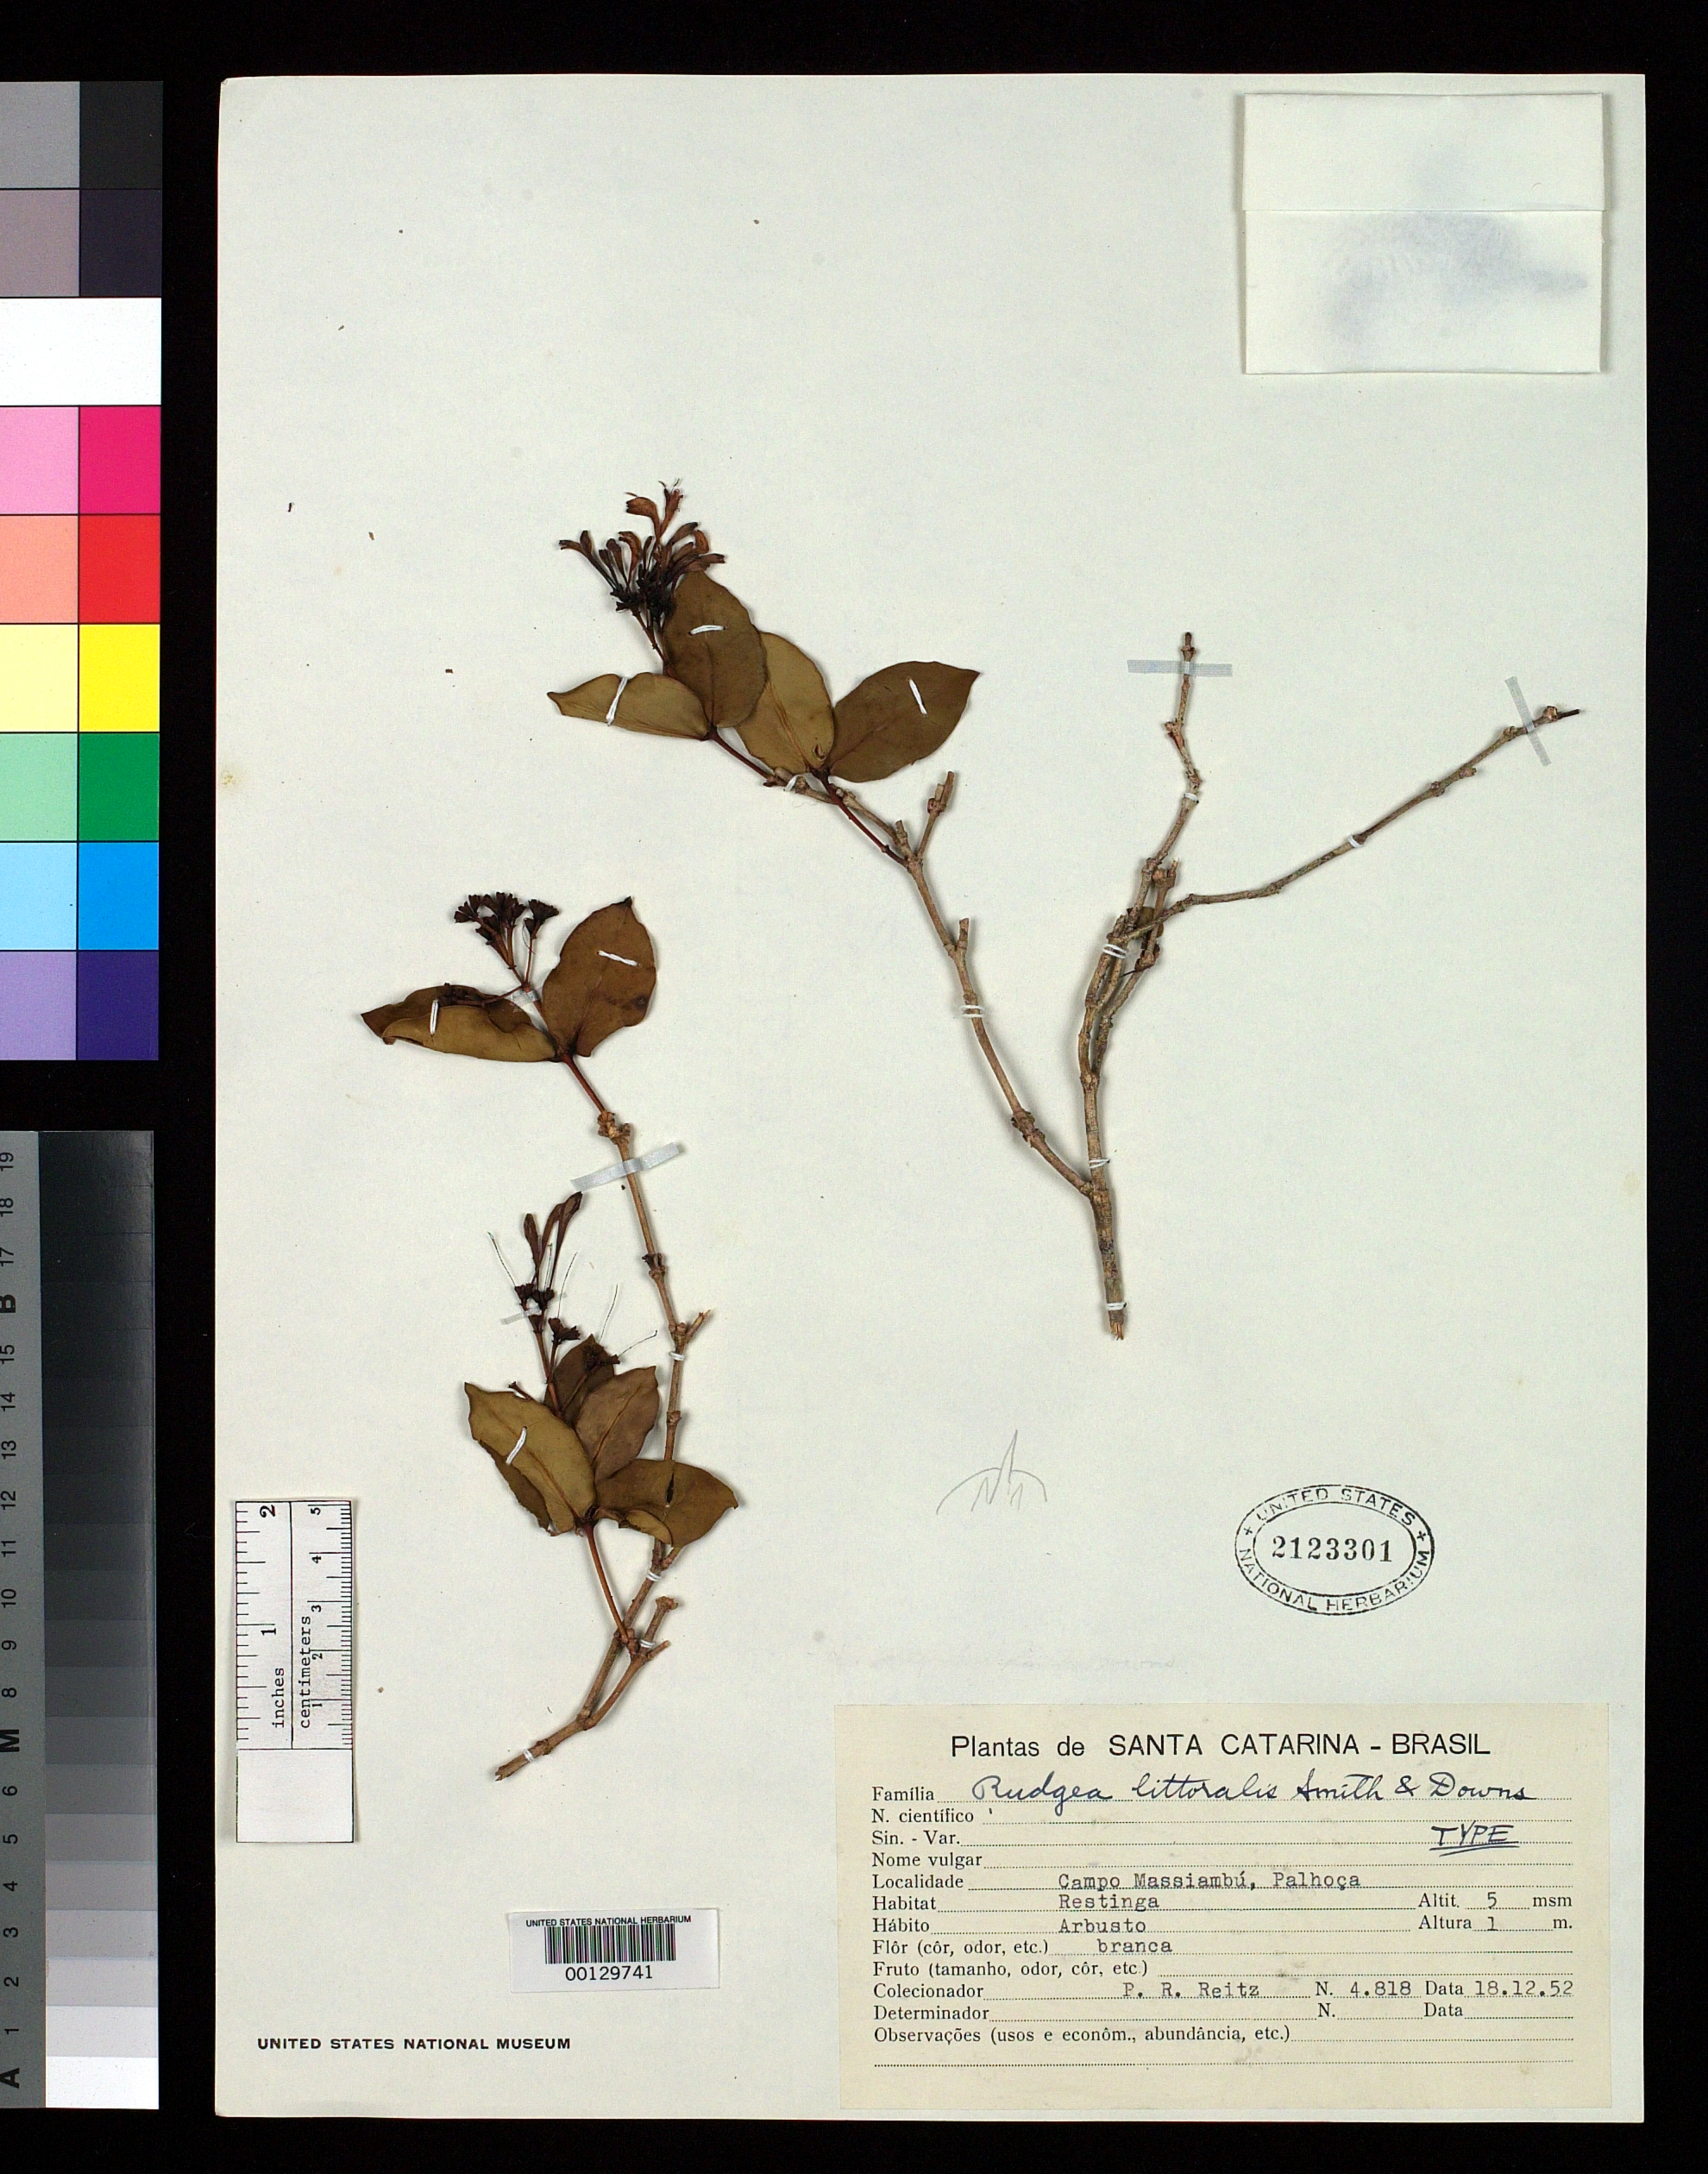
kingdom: Plantae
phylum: Tracheophyta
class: Magnoliopsida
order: Gentianales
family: Rubiaceae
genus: Rudgea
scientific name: Rudgea littoralis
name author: L.B. Sm. & Downs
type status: Holotype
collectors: R. Reitz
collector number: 4818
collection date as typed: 18 Dec 1952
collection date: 1952-12-18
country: Brazil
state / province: Santa Catarina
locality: Camp Massiambu, Pulhoca.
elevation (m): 5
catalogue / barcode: US 2123301